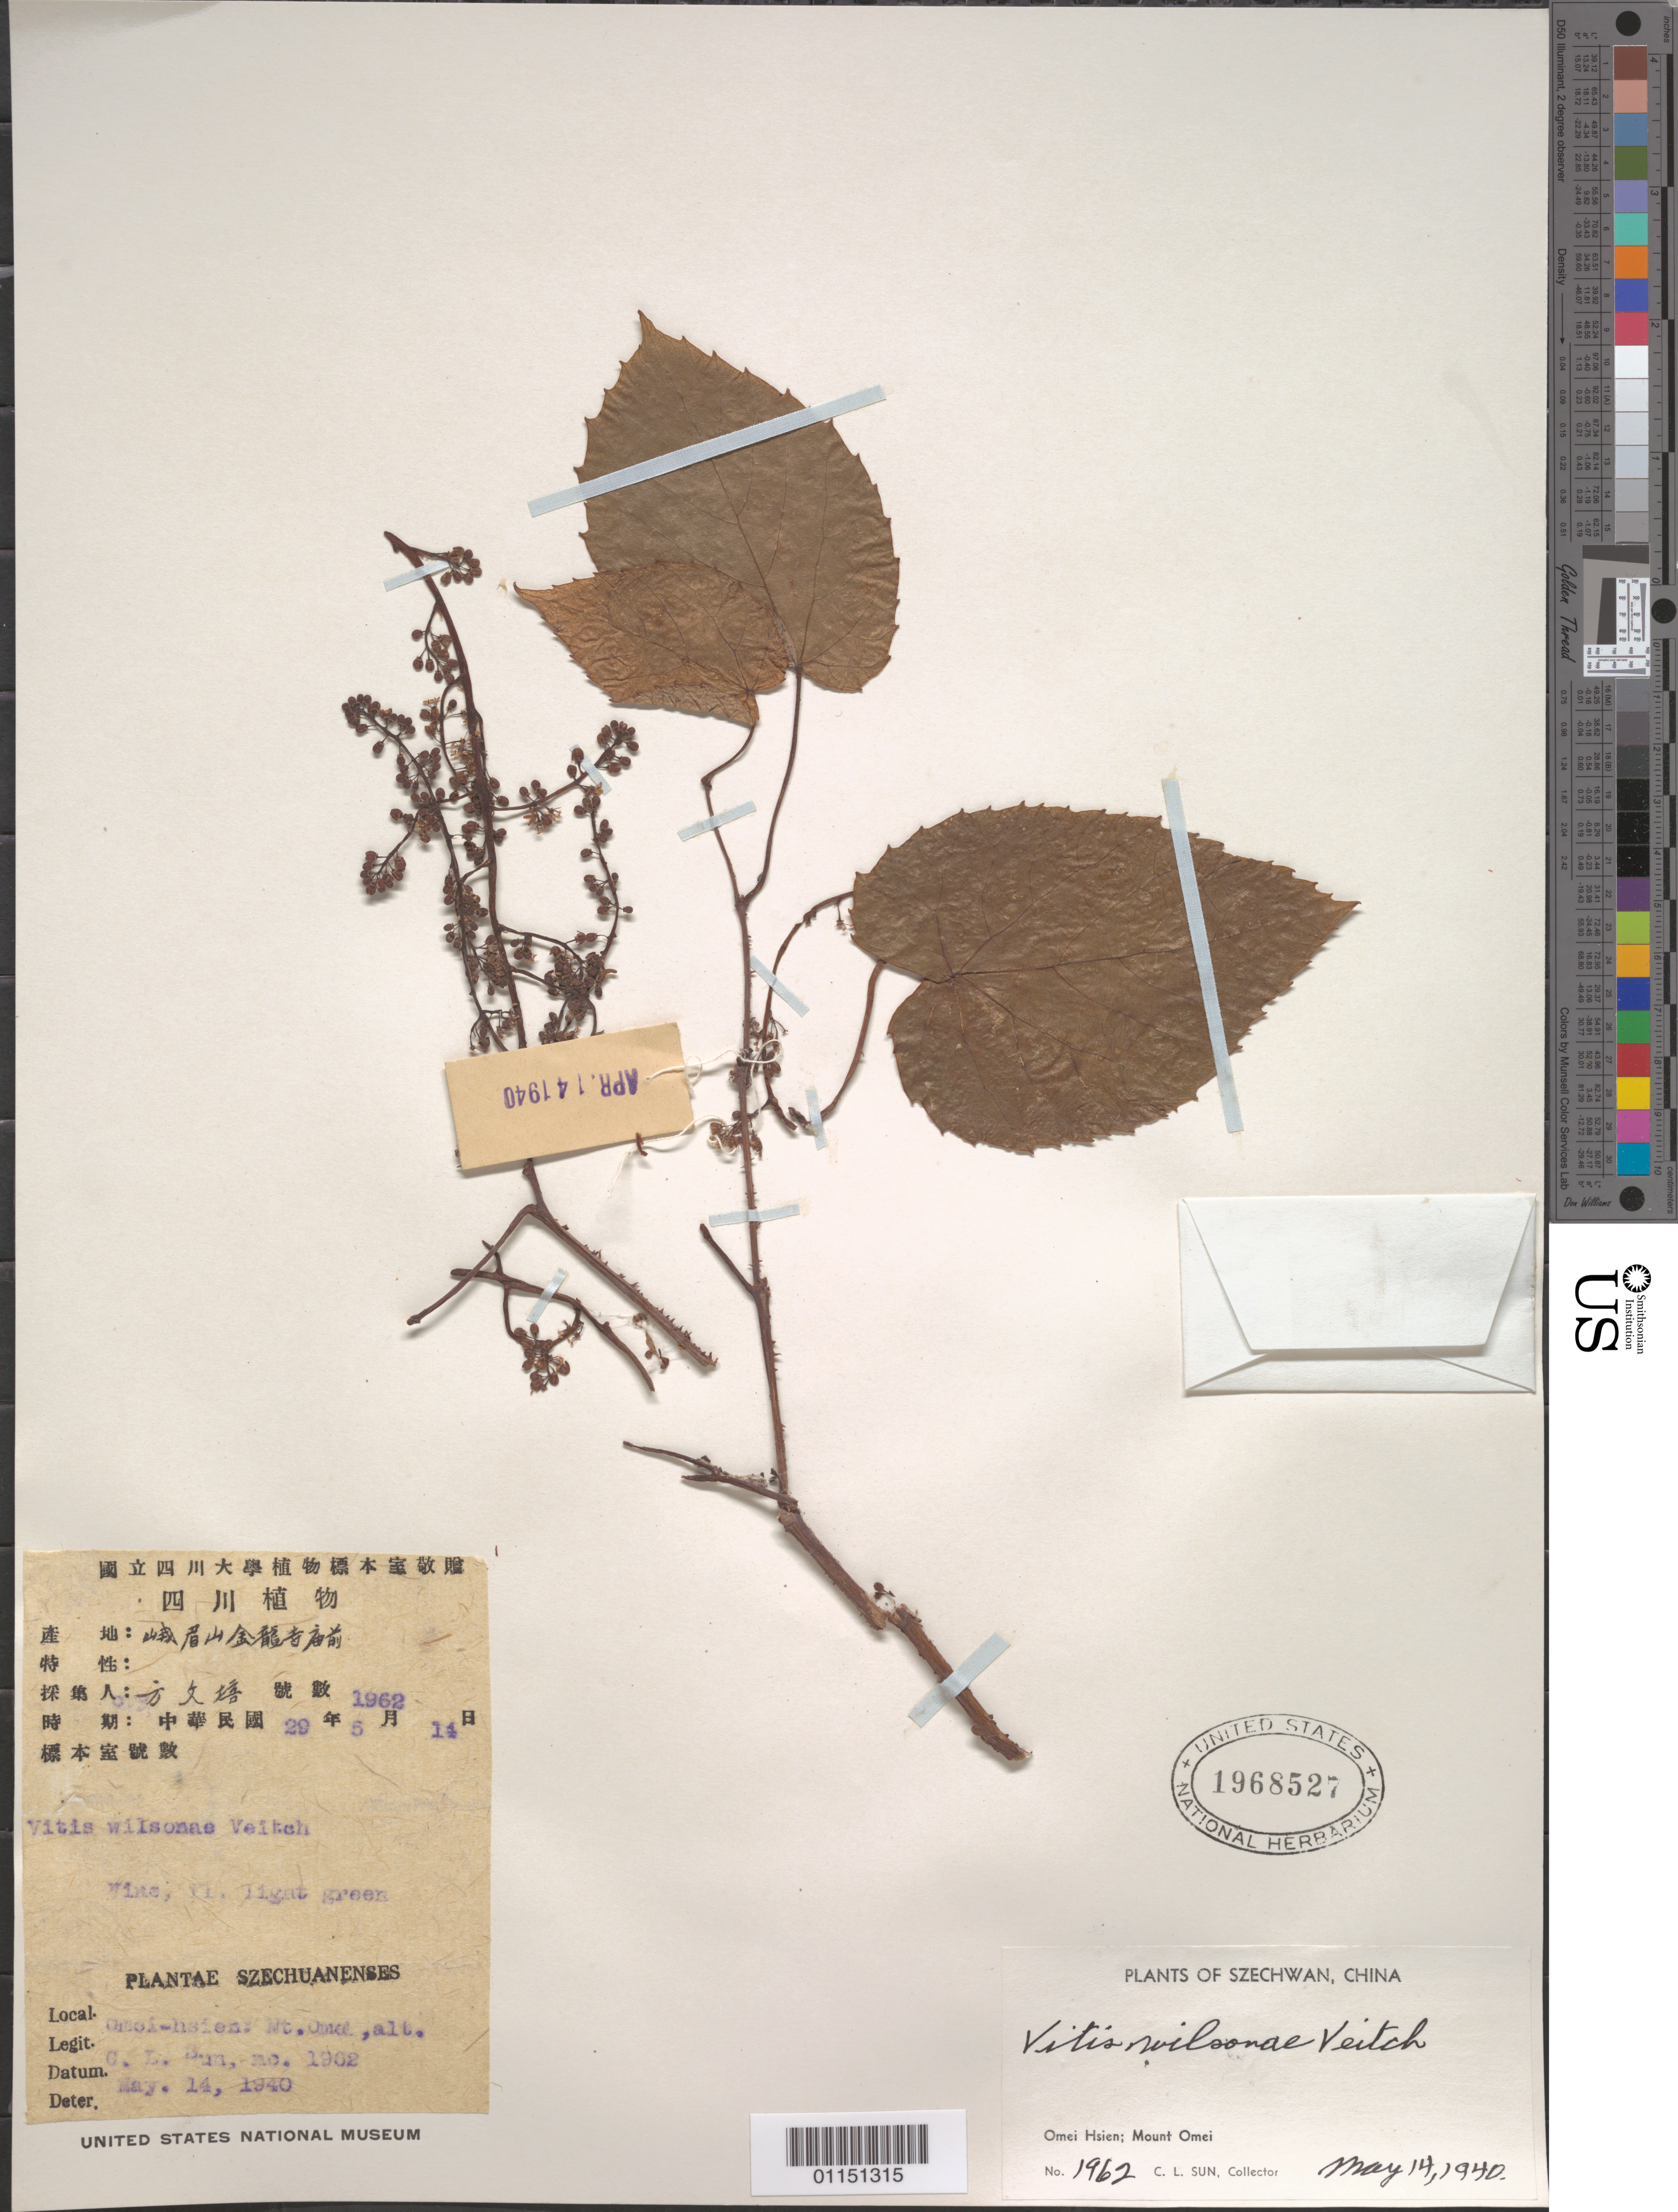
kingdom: Plantae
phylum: Tracheophyta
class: Magnoliopsida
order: Vitales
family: Vitaceae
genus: Vitis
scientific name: Vitis wilsoniae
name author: H.J. Veitch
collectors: S. L. Sun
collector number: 1962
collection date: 1940-05-14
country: China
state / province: Sichuan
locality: Omei Hsien; Mt Omei.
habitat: Vine.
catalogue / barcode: US 1968527